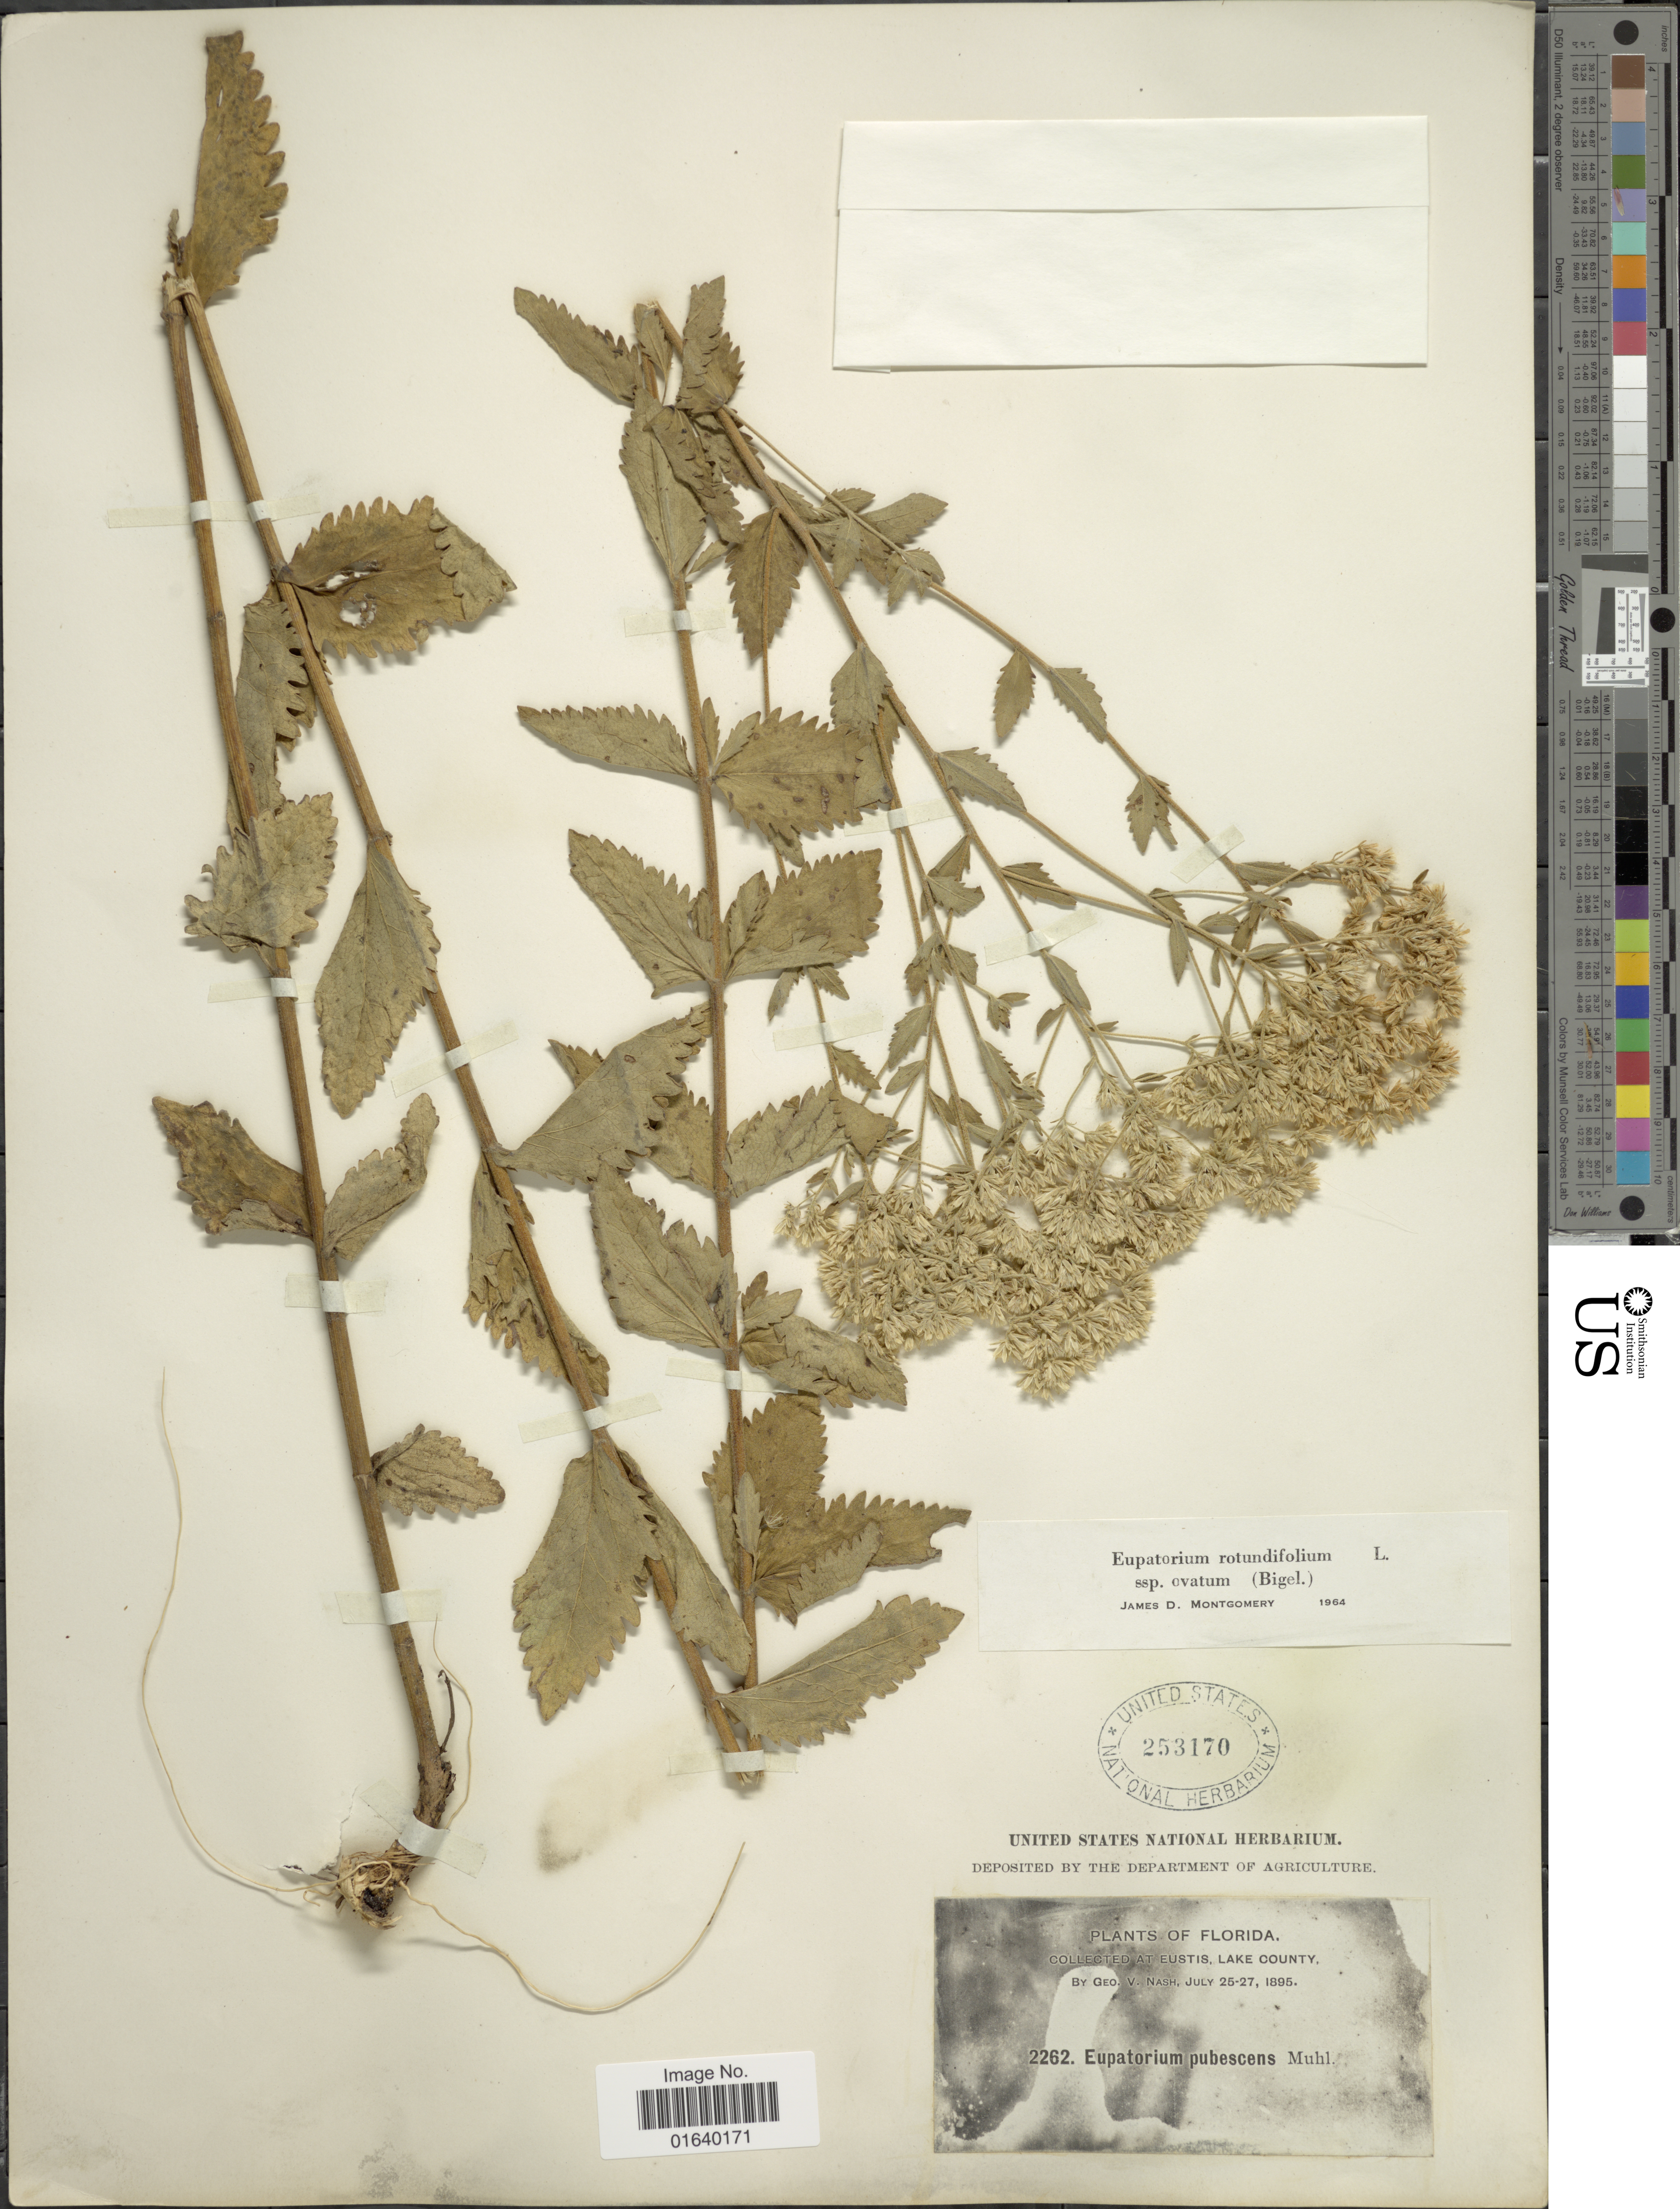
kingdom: Plantae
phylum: Tracheophyta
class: Magnoliopsida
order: Asterales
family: Asteraceae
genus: Eupatorium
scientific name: Eupatorium rotundifolium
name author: L.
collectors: G. V. Nash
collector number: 2262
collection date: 1895-07-25/1895-07-27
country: United States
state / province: Florida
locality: At Eustis, Lake County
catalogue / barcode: US 253170